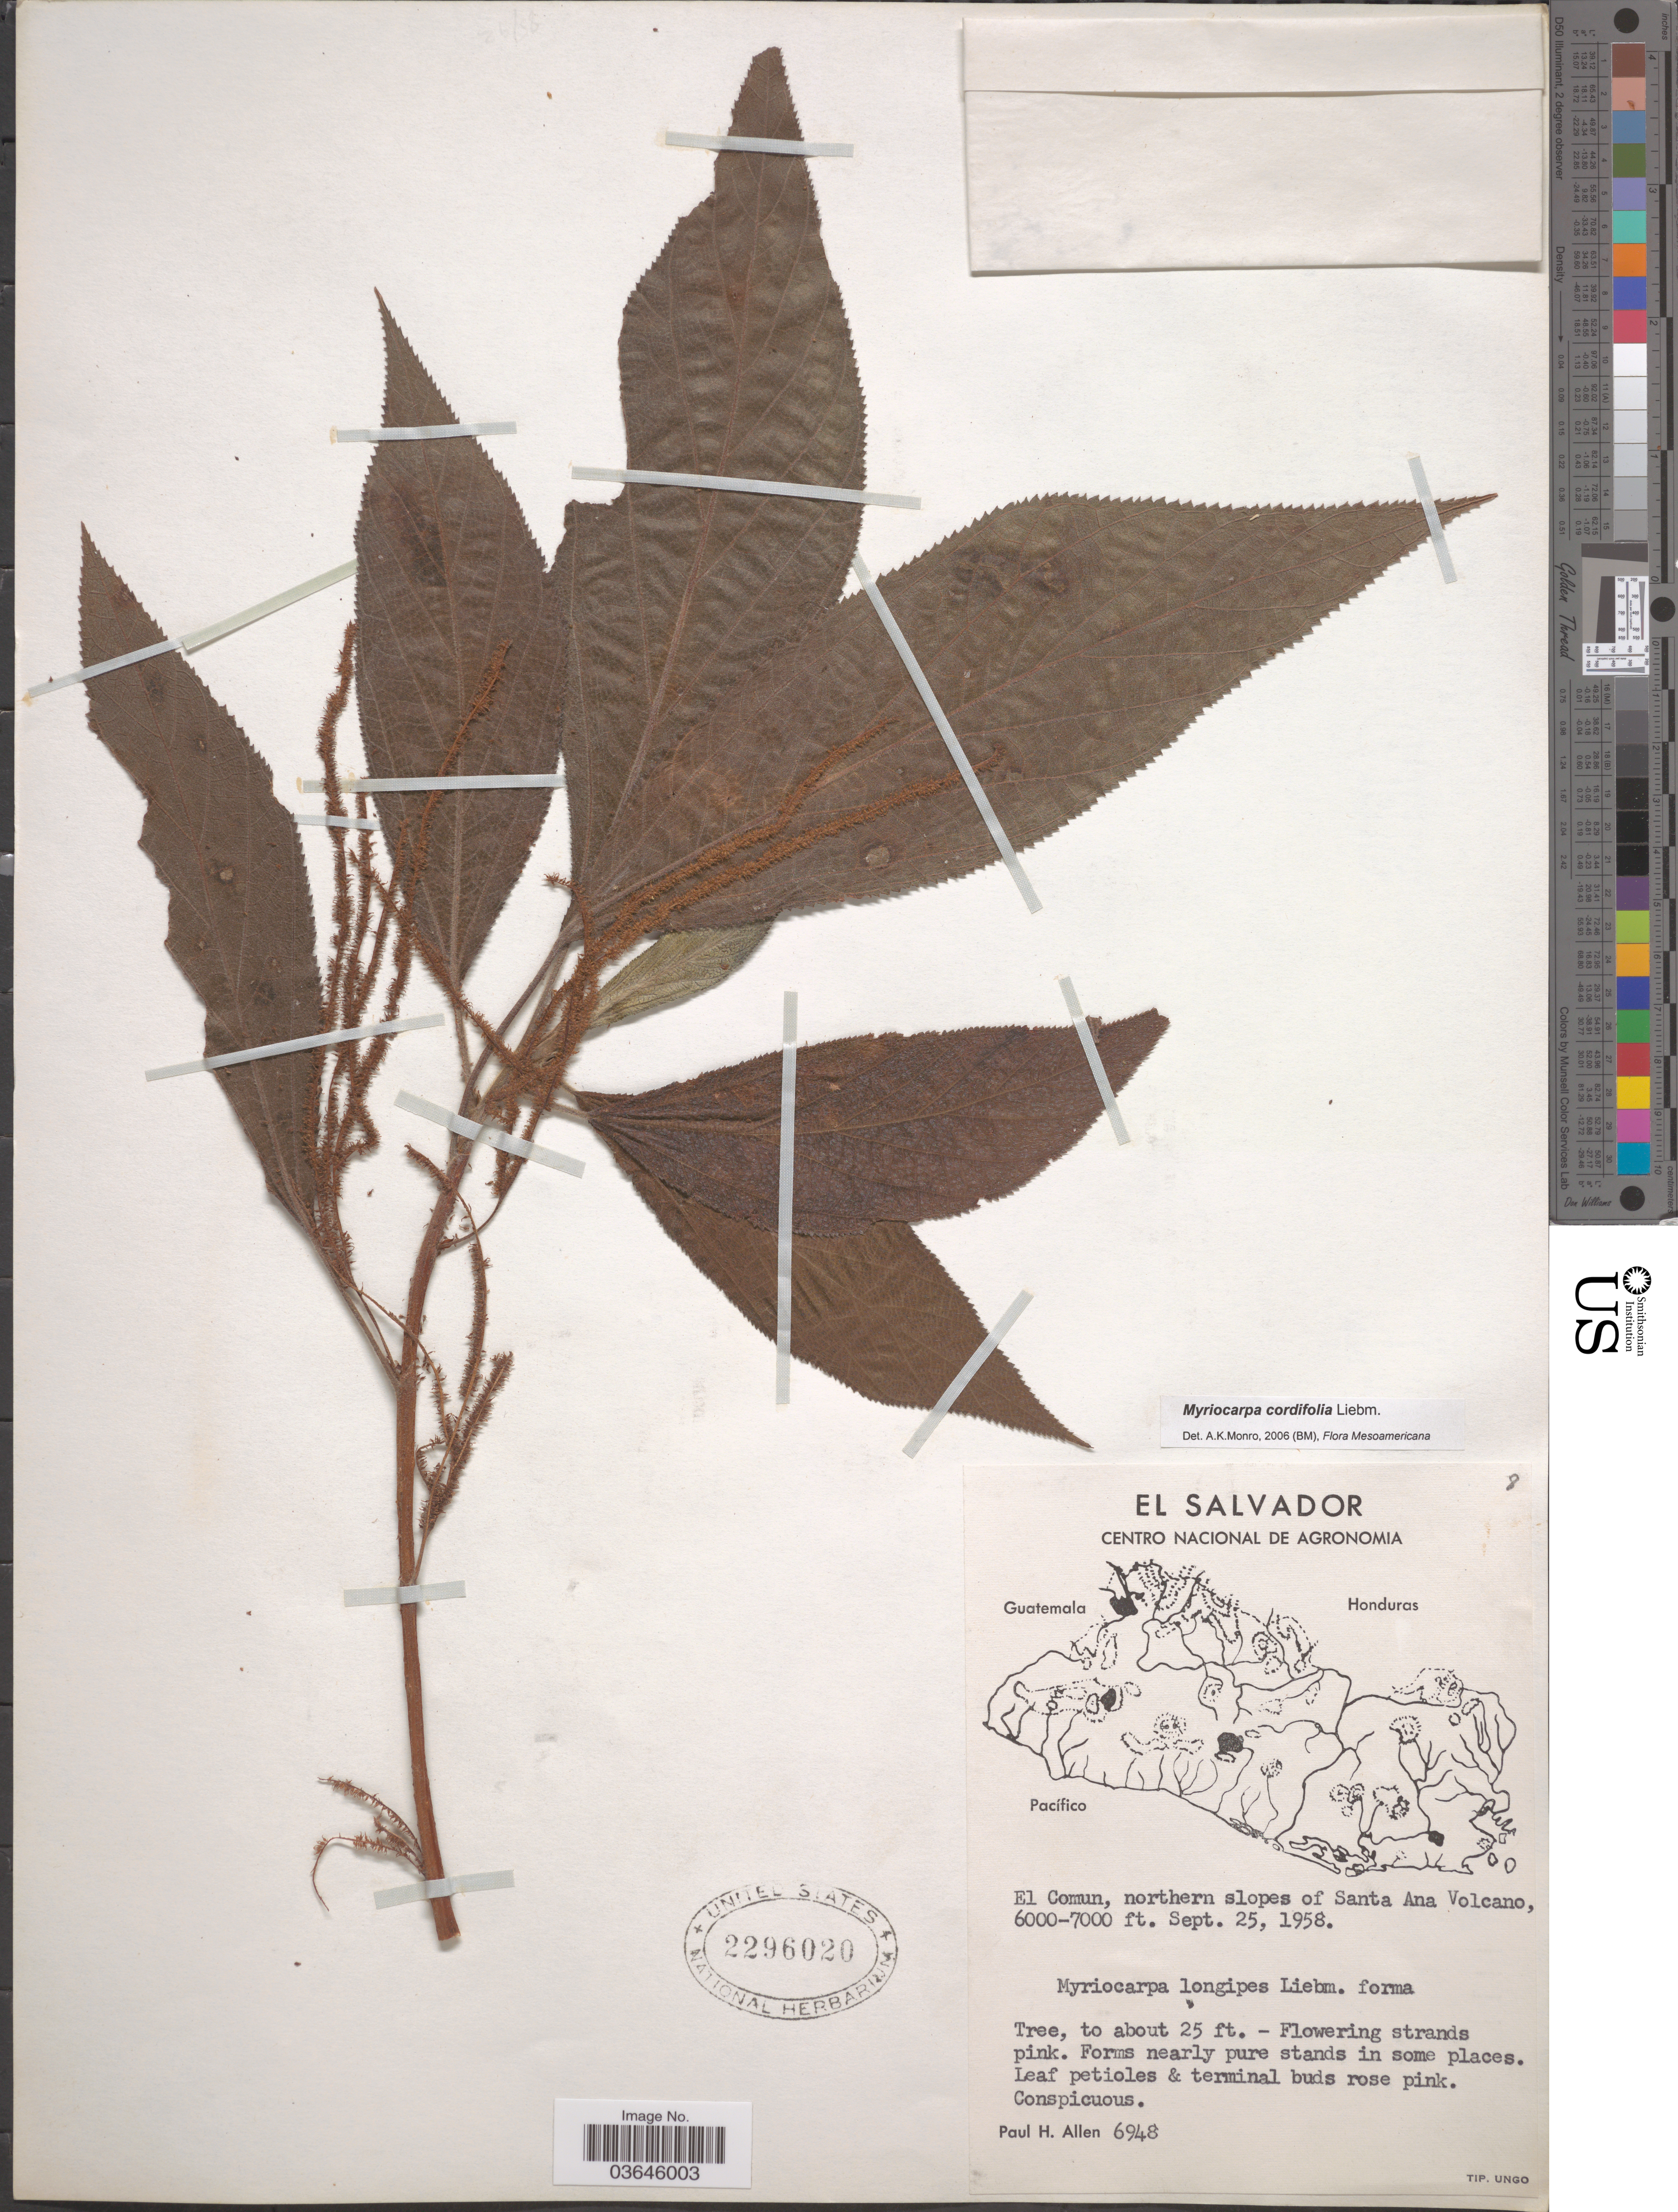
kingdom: Plantae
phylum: Tracheophyta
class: Magnoliopsida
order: Rosales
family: Urticaceae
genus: Myriocarpa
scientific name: Myriocarpa cordifolia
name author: Liebm.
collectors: P. H. Allen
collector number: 6948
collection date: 1958-09-25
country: El Salvador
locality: El Comun, northern slopes of Santa Ana Volcano.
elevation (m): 1829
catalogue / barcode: US 2296020